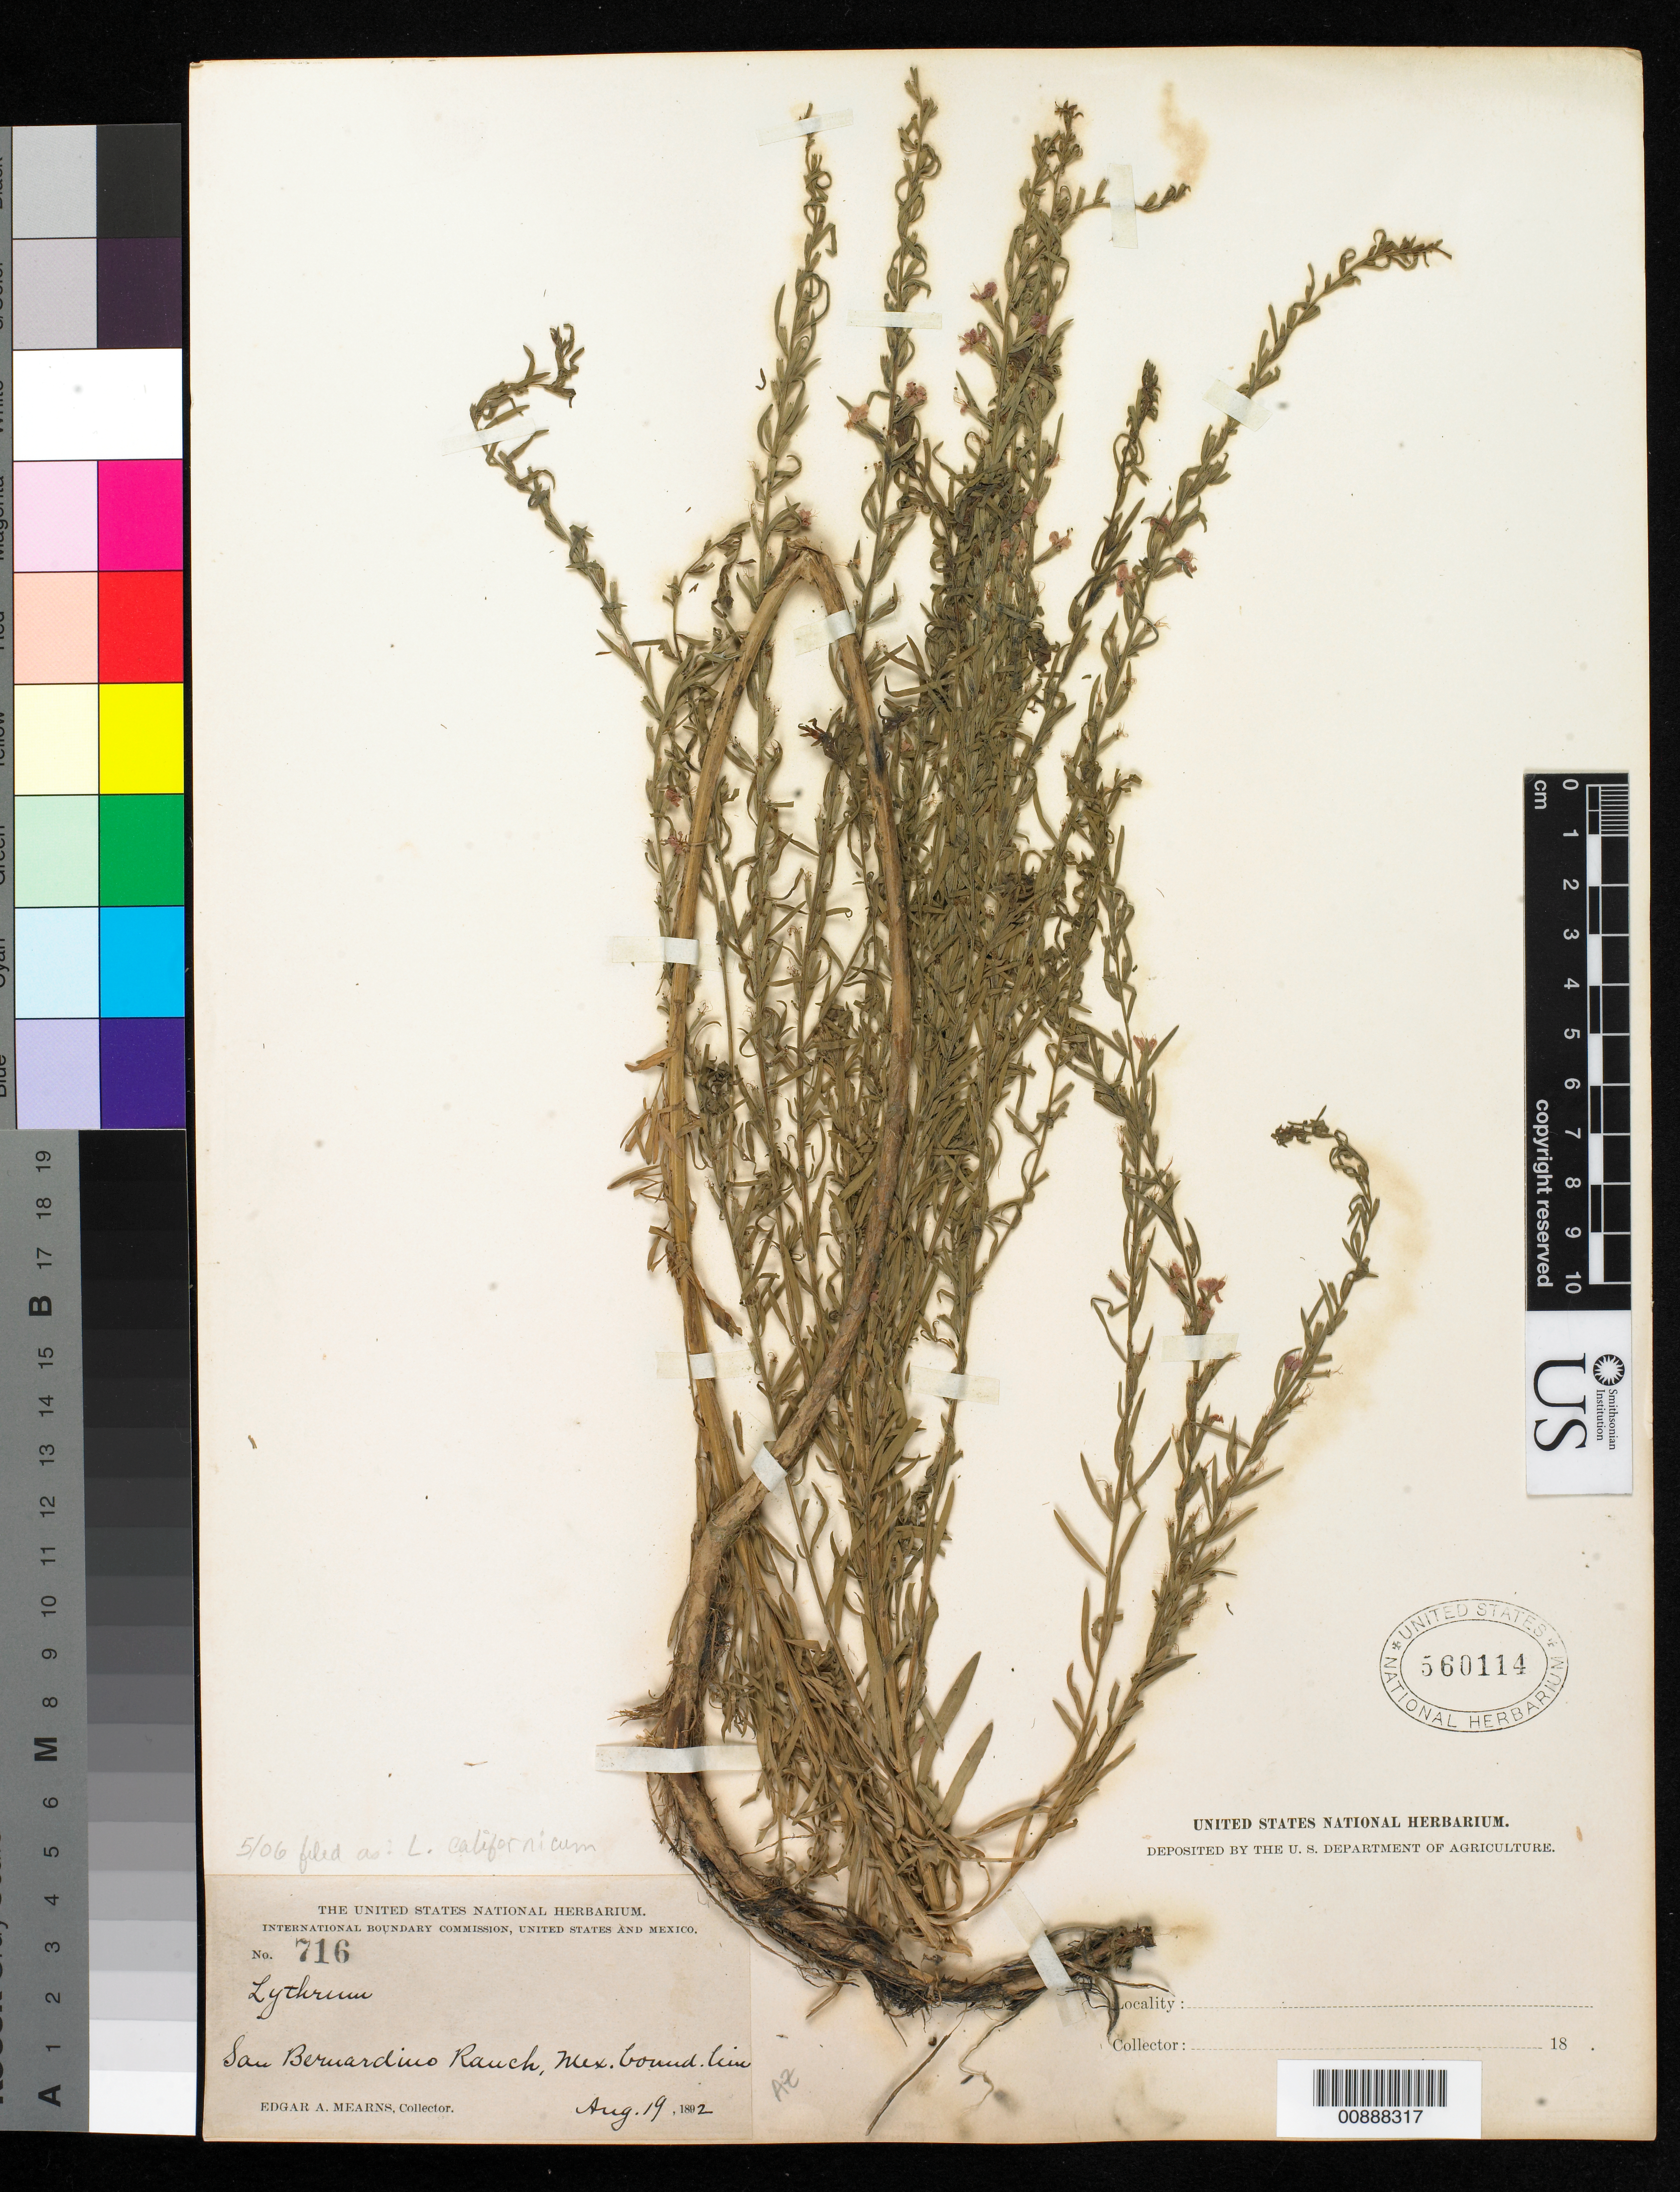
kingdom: Plantae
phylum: Tracheophyta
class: Magnoliopsida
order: Myrtales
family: Lythraceae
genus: Lythrum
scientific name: Lythrum californicum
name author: Torr. & A. Gray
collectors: E. A. Mearns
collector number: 716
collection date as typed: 19 Aug 1892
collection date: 1892-08-19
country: United States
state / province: Arizona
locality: San Bernardino Ranch, Mexican Boundary Line.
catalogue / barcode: US 560114